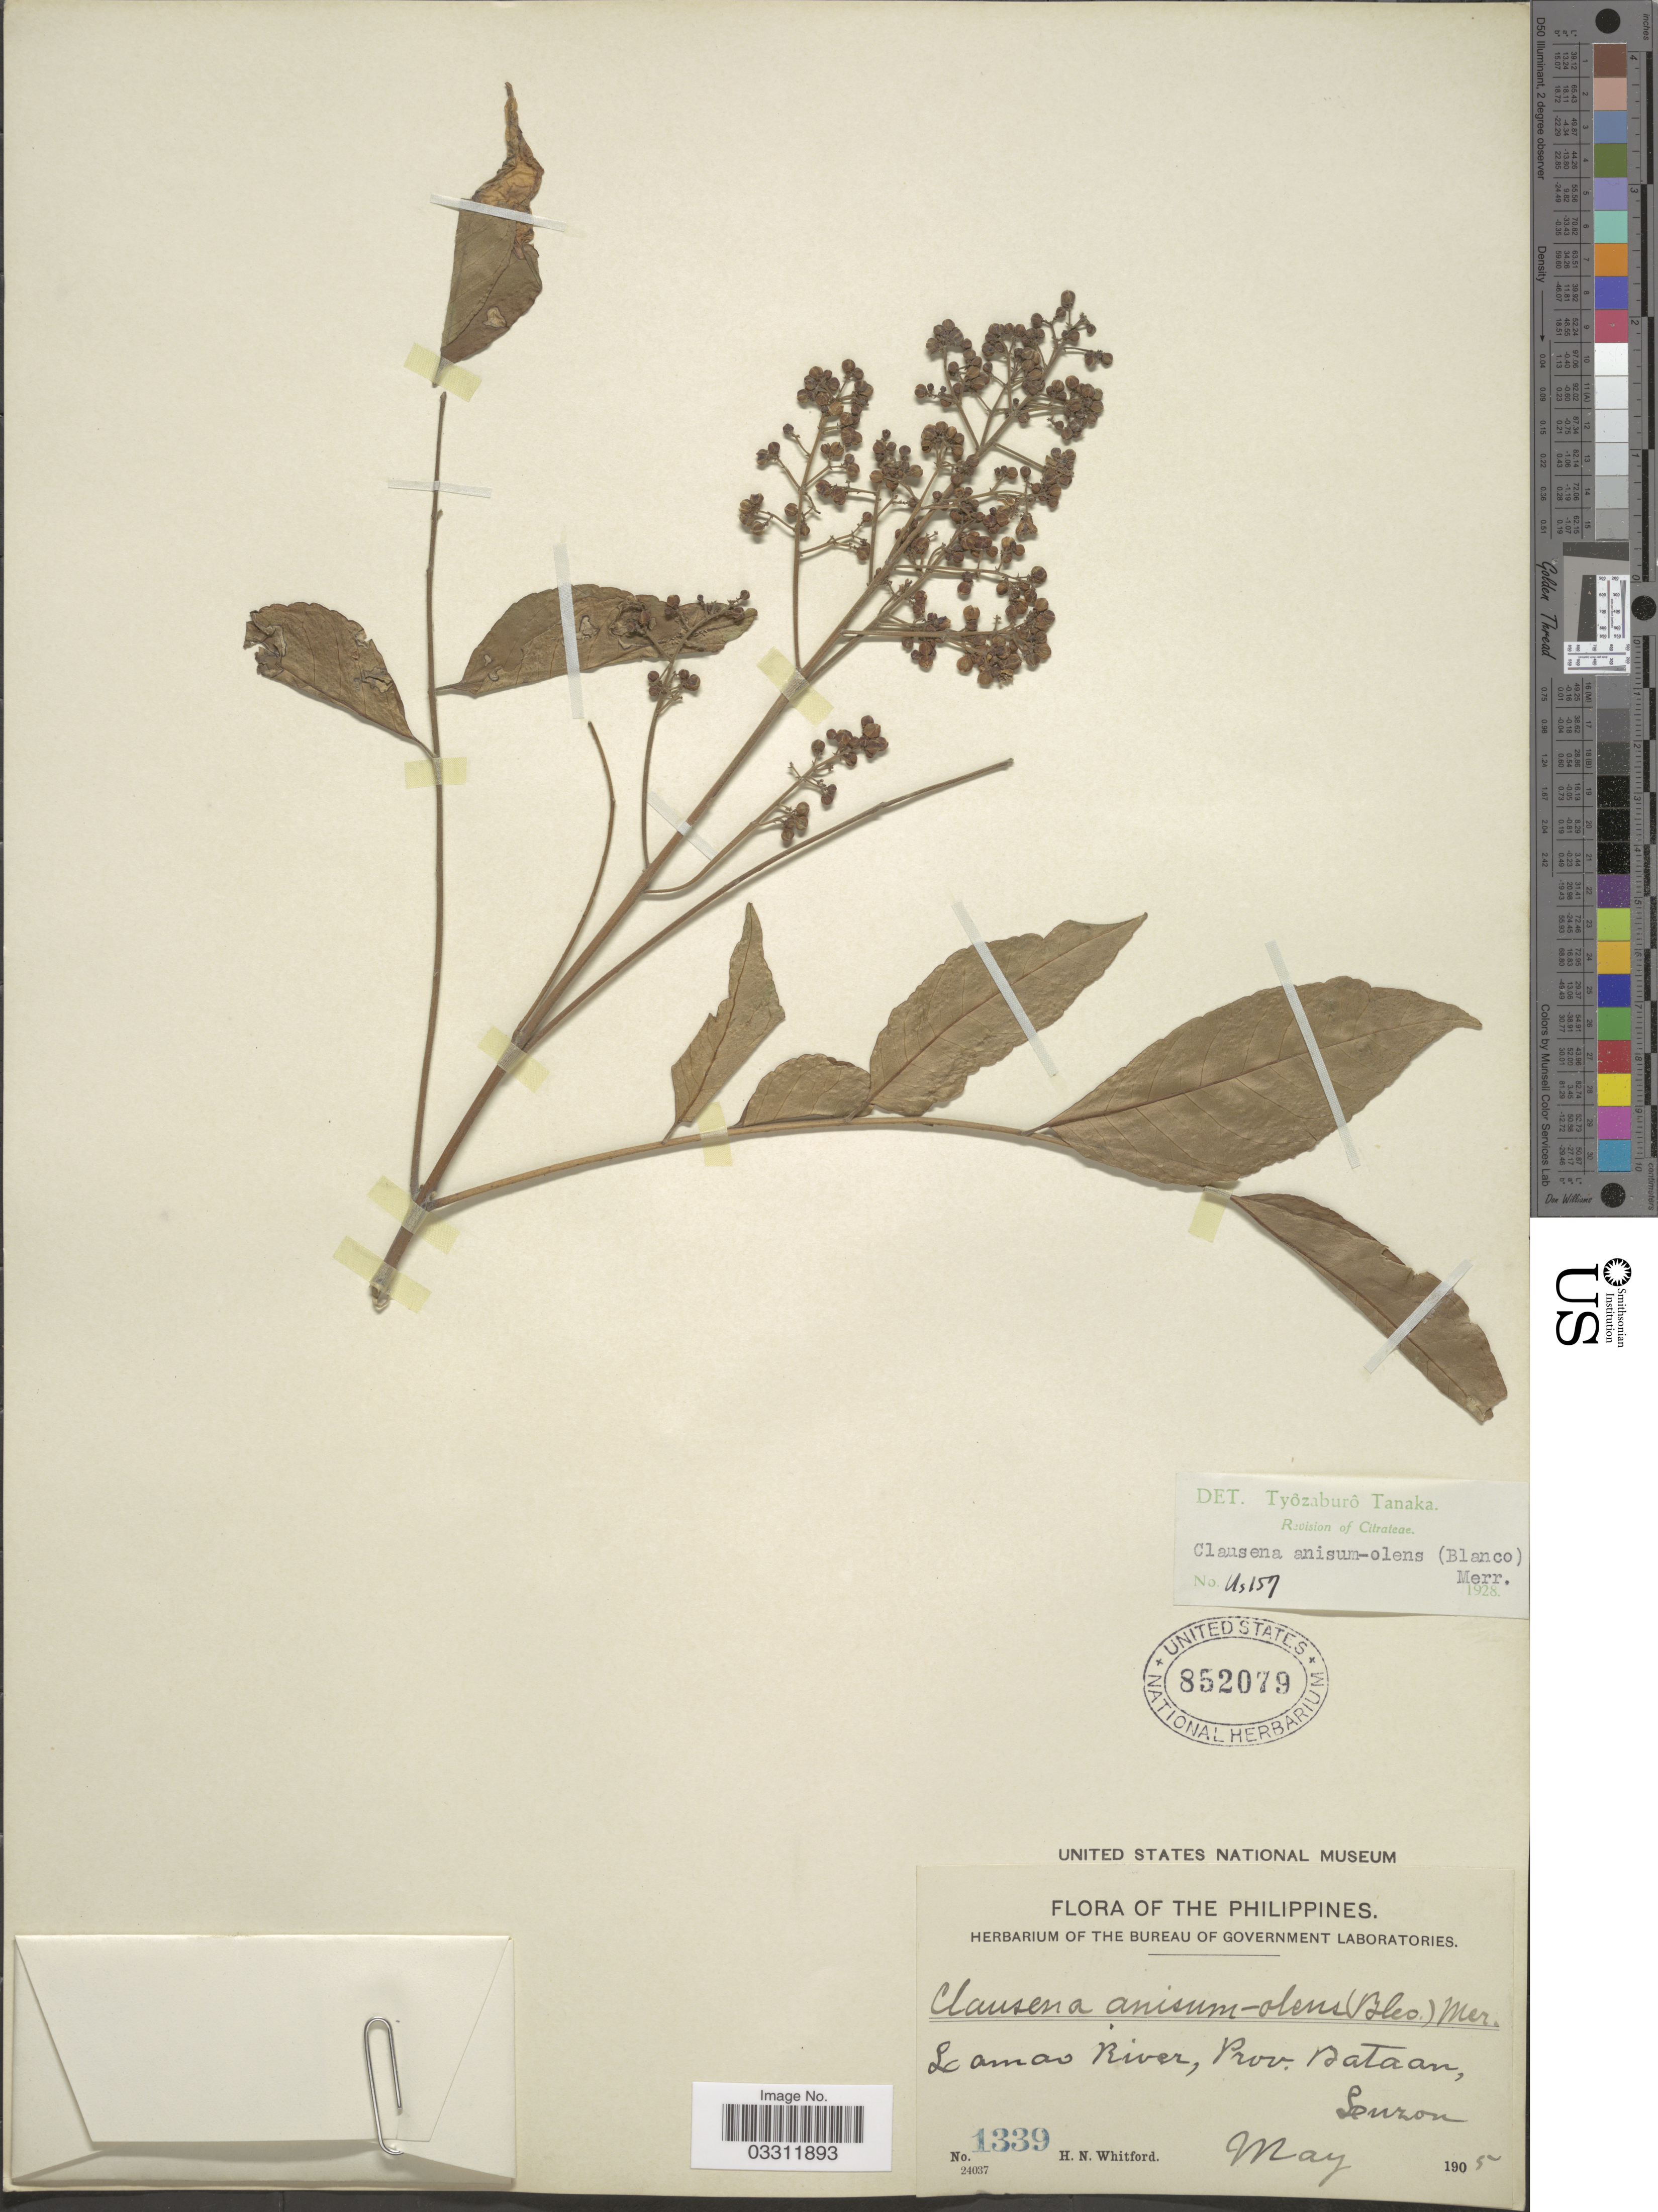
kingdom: Plantae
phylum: Tracheophyta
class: Magnoliopsida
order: Sapindales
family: Rutaceae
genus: Clausena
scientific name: Clausena anisum-olens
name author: (Blume) Merr.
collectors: H. N. Whitford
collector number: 1339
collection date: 1905-05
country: Philippines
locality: Lamao River, Prov. Bataan, Luzon.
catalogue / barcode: US 852079